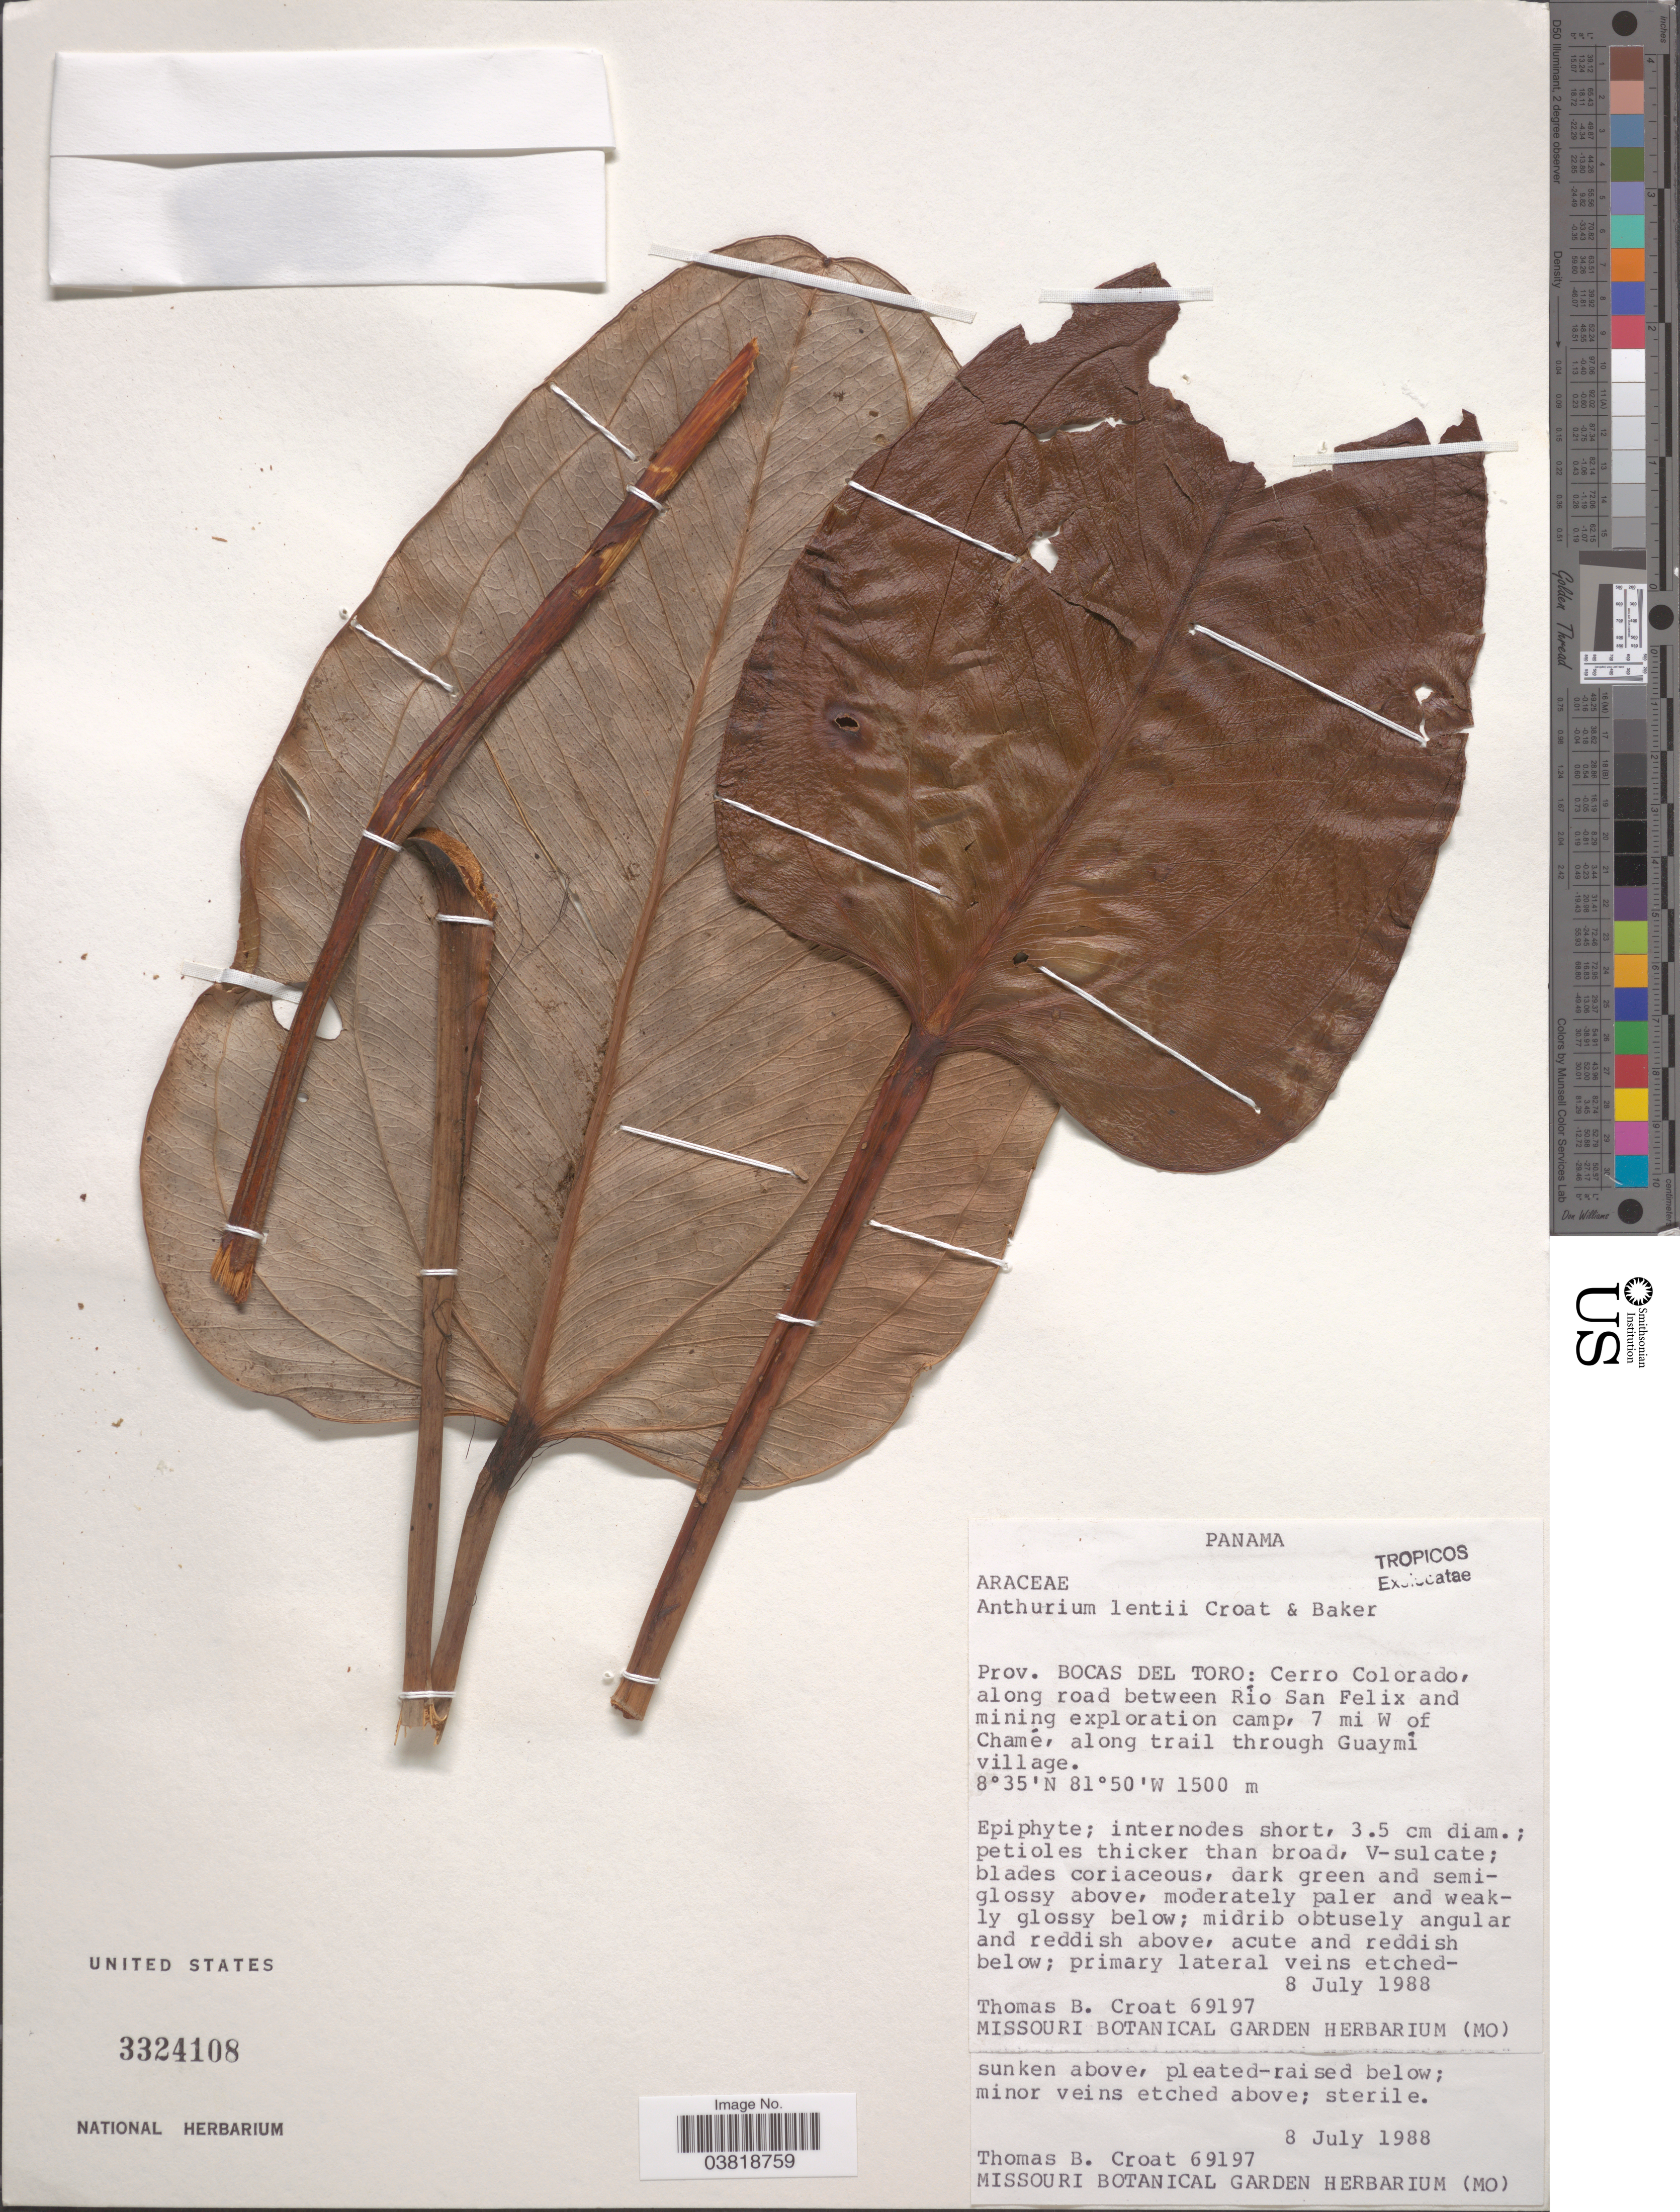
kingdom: Plantae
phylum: Tracheophyta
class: Liliopsida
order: Alismatales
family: Araceae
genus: Anthurium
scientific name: Anthurium lentii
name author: Croat & R.A. Baker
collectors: T. B. Croat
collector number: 69197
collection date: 1988-07-08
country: Panama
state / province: Bocas del Toro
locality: Cerro Colorado, along road between Río San Felix and mining exploration camp, 7 mi W of Chamé, along trail through Guaymí village.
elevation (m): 1500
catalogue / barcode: US 3324108